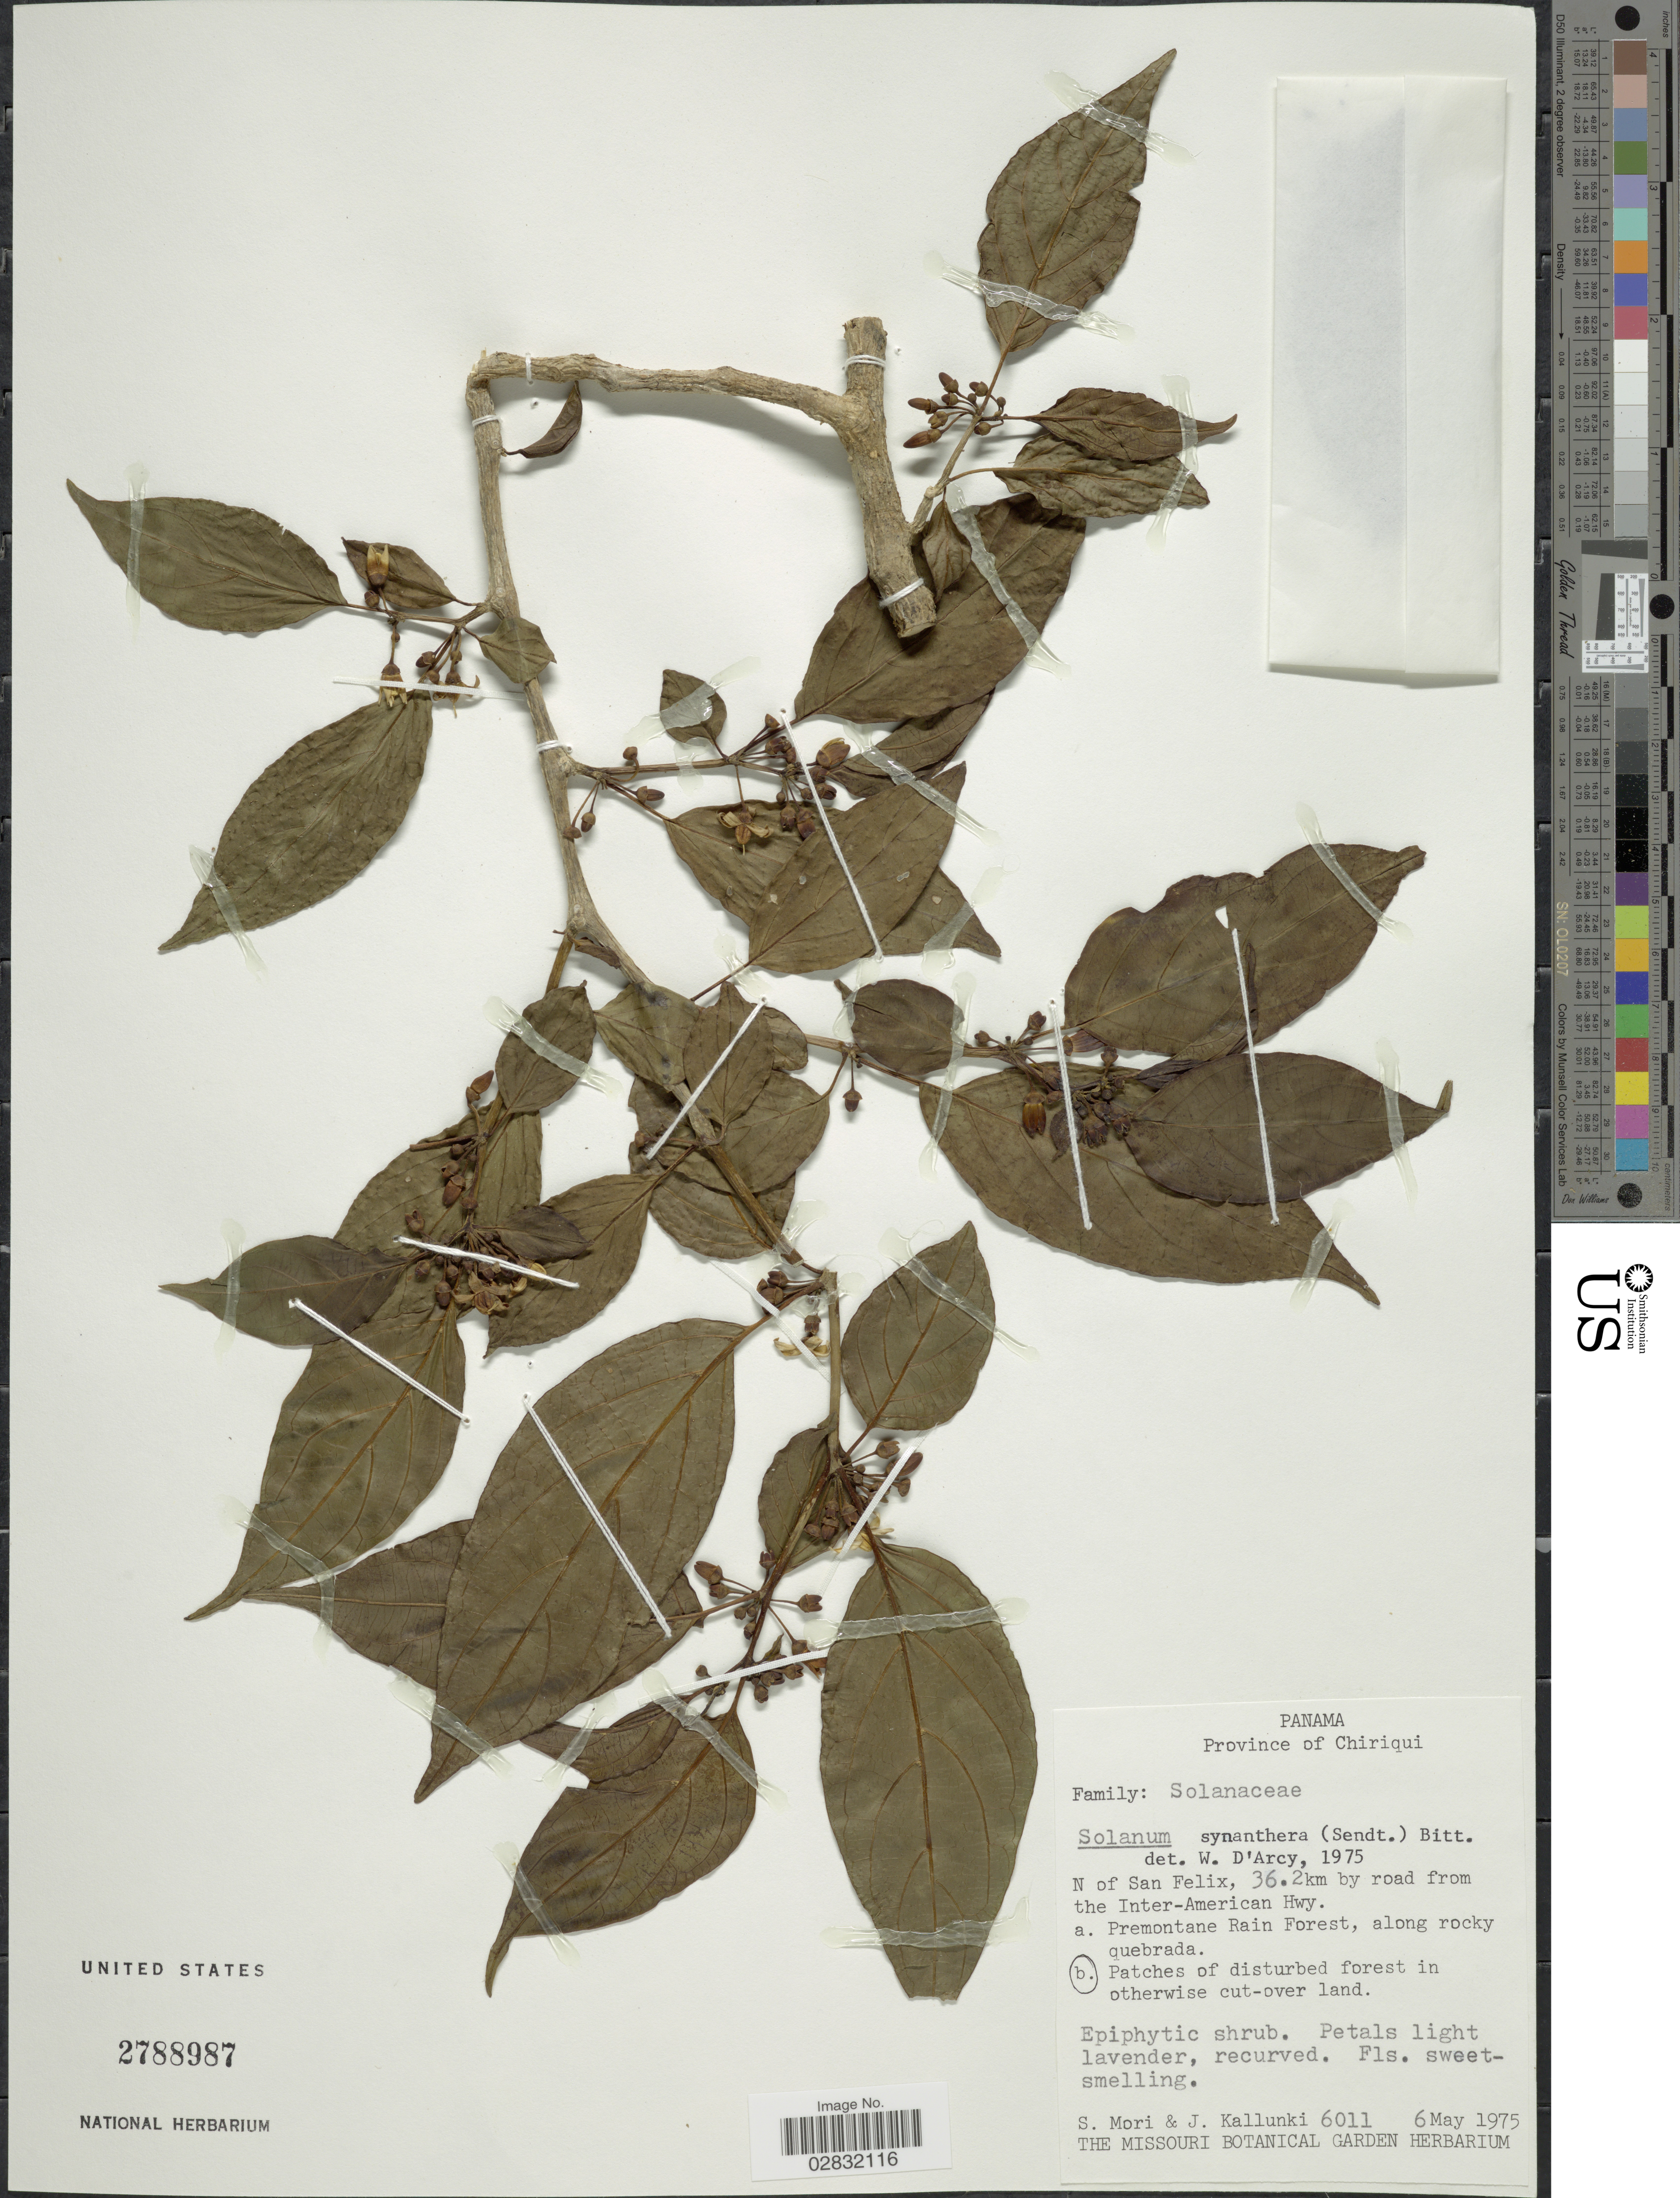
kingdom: Plantae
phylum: Tracheophyta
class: Magnoliopsida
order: Solanales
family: Solanaceae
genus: Solanum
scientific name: Solanum synantherum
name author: Sendtn.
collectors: S. Mori & J. Kallunki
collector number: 6011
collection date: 1975-05-06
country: Panama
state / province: Chiriqui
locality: Province of Chiriqui, N of San Felix, 36.2 km by road from the Inter-American Hwy.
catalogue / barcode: US 2788987